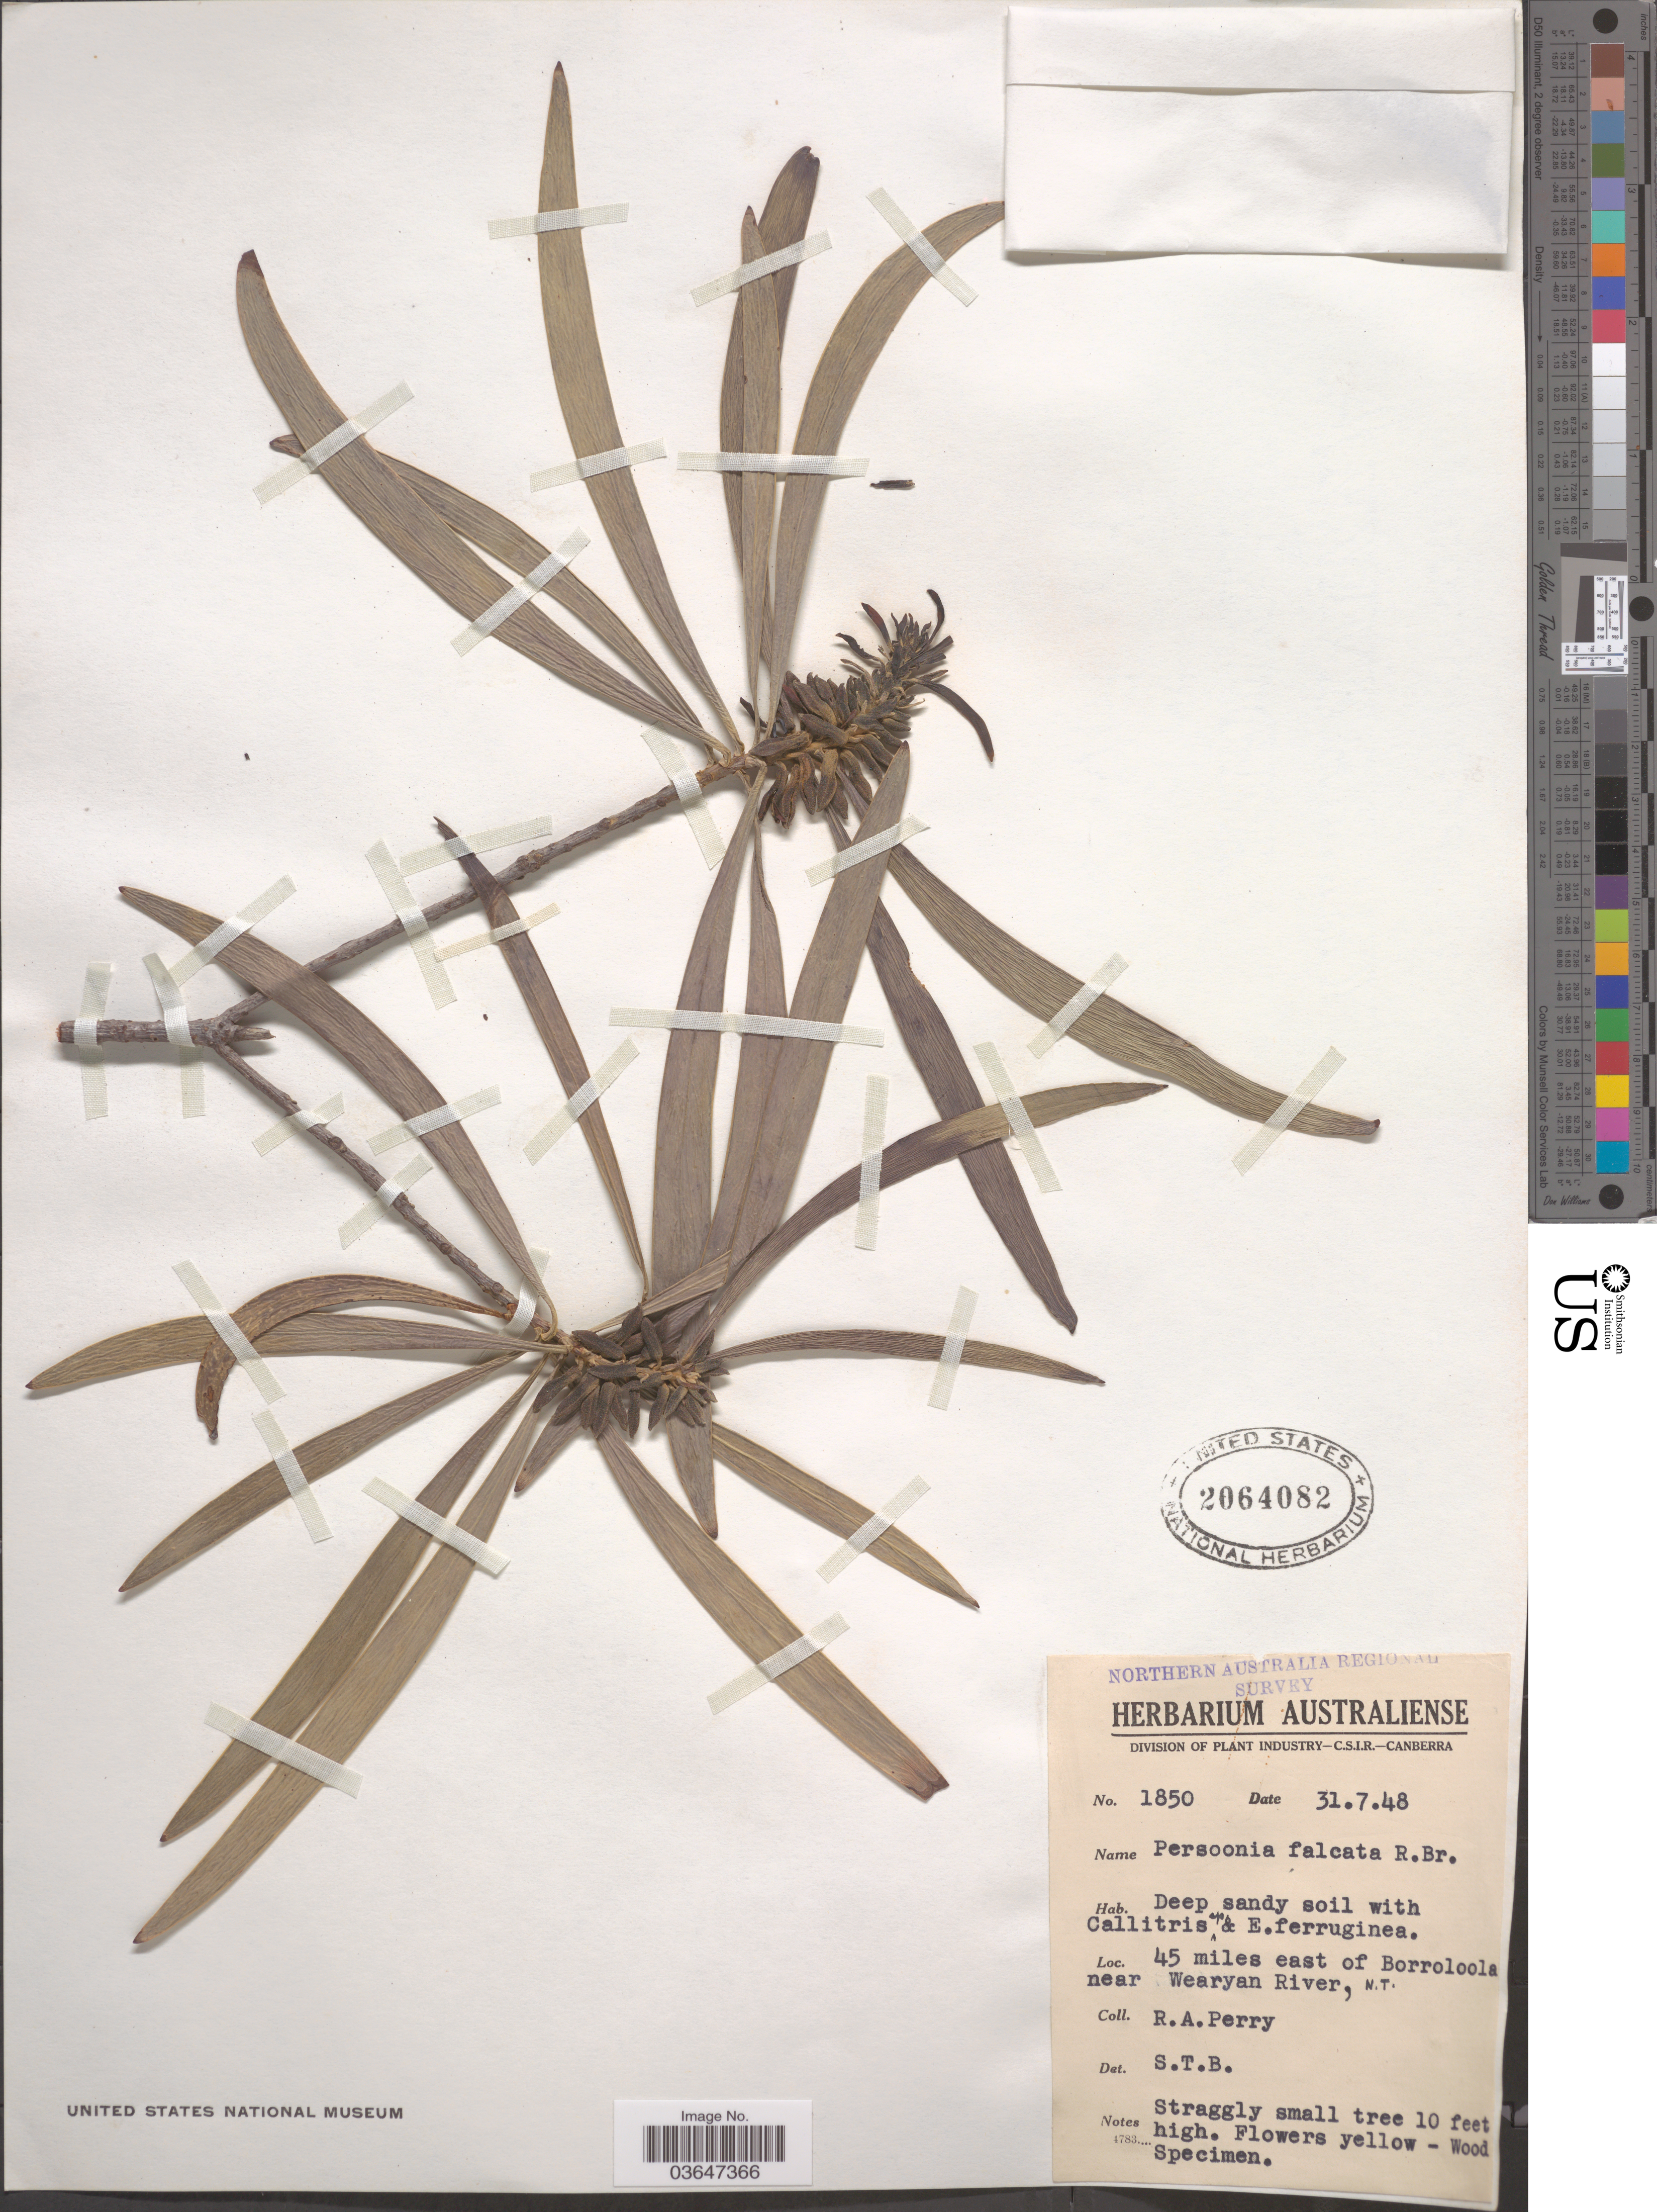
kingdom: Plantae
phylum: Tracheophyta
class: Magnoliopsida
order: Proteales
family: Proteaceae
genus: Persoonia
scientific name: Persoonia falcata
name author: R. Br.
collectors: Perry, R. A.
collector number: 1850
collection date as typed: Transcribed d/m/y: 31/7/48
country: Australia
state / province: Northern Territory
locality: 45 miles east of Borroloola near Wearyan River.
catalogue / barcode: US 2064082